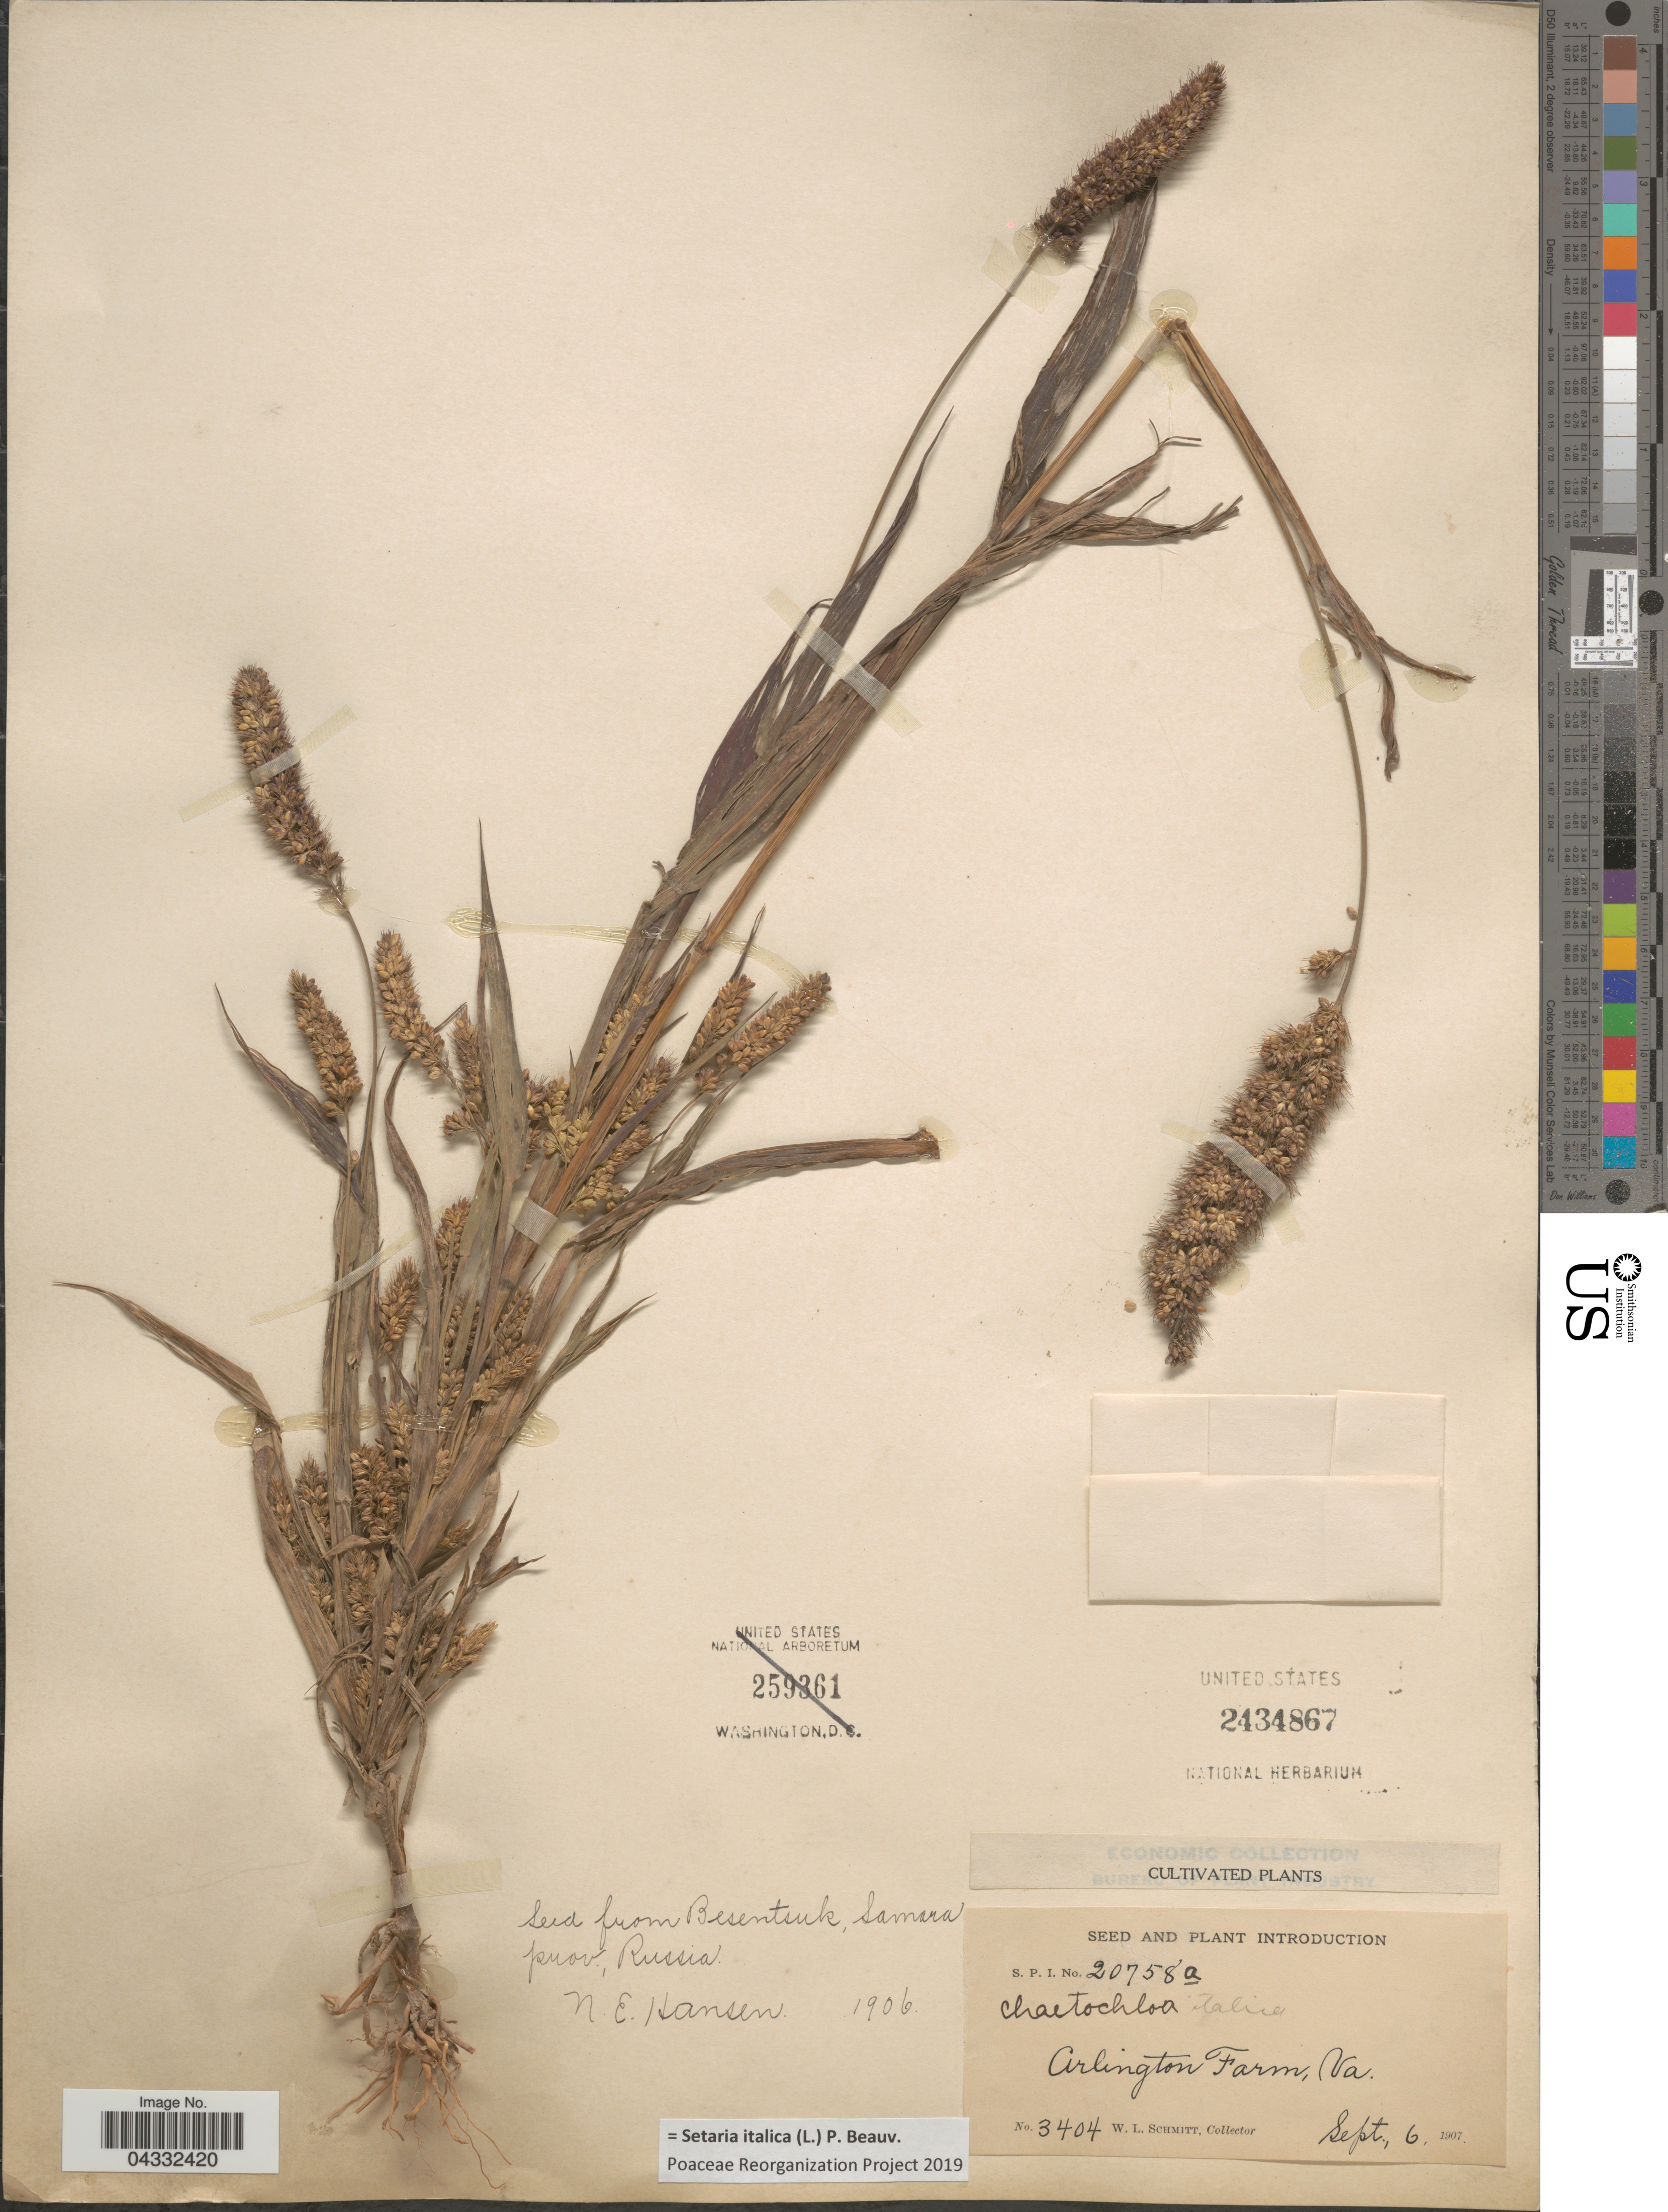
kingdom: Plantae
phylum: Tracheophyta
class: Liliopsida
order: Poales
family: Poaceae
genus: Setaria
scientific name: Setaria italica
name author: (L.) P. Beauv.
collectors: W. L. Schmitt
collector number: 3404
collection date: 1907-09-06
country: United States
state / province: Virginia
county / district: Arlington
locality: Arlington Farm.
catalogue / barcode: US 2434867